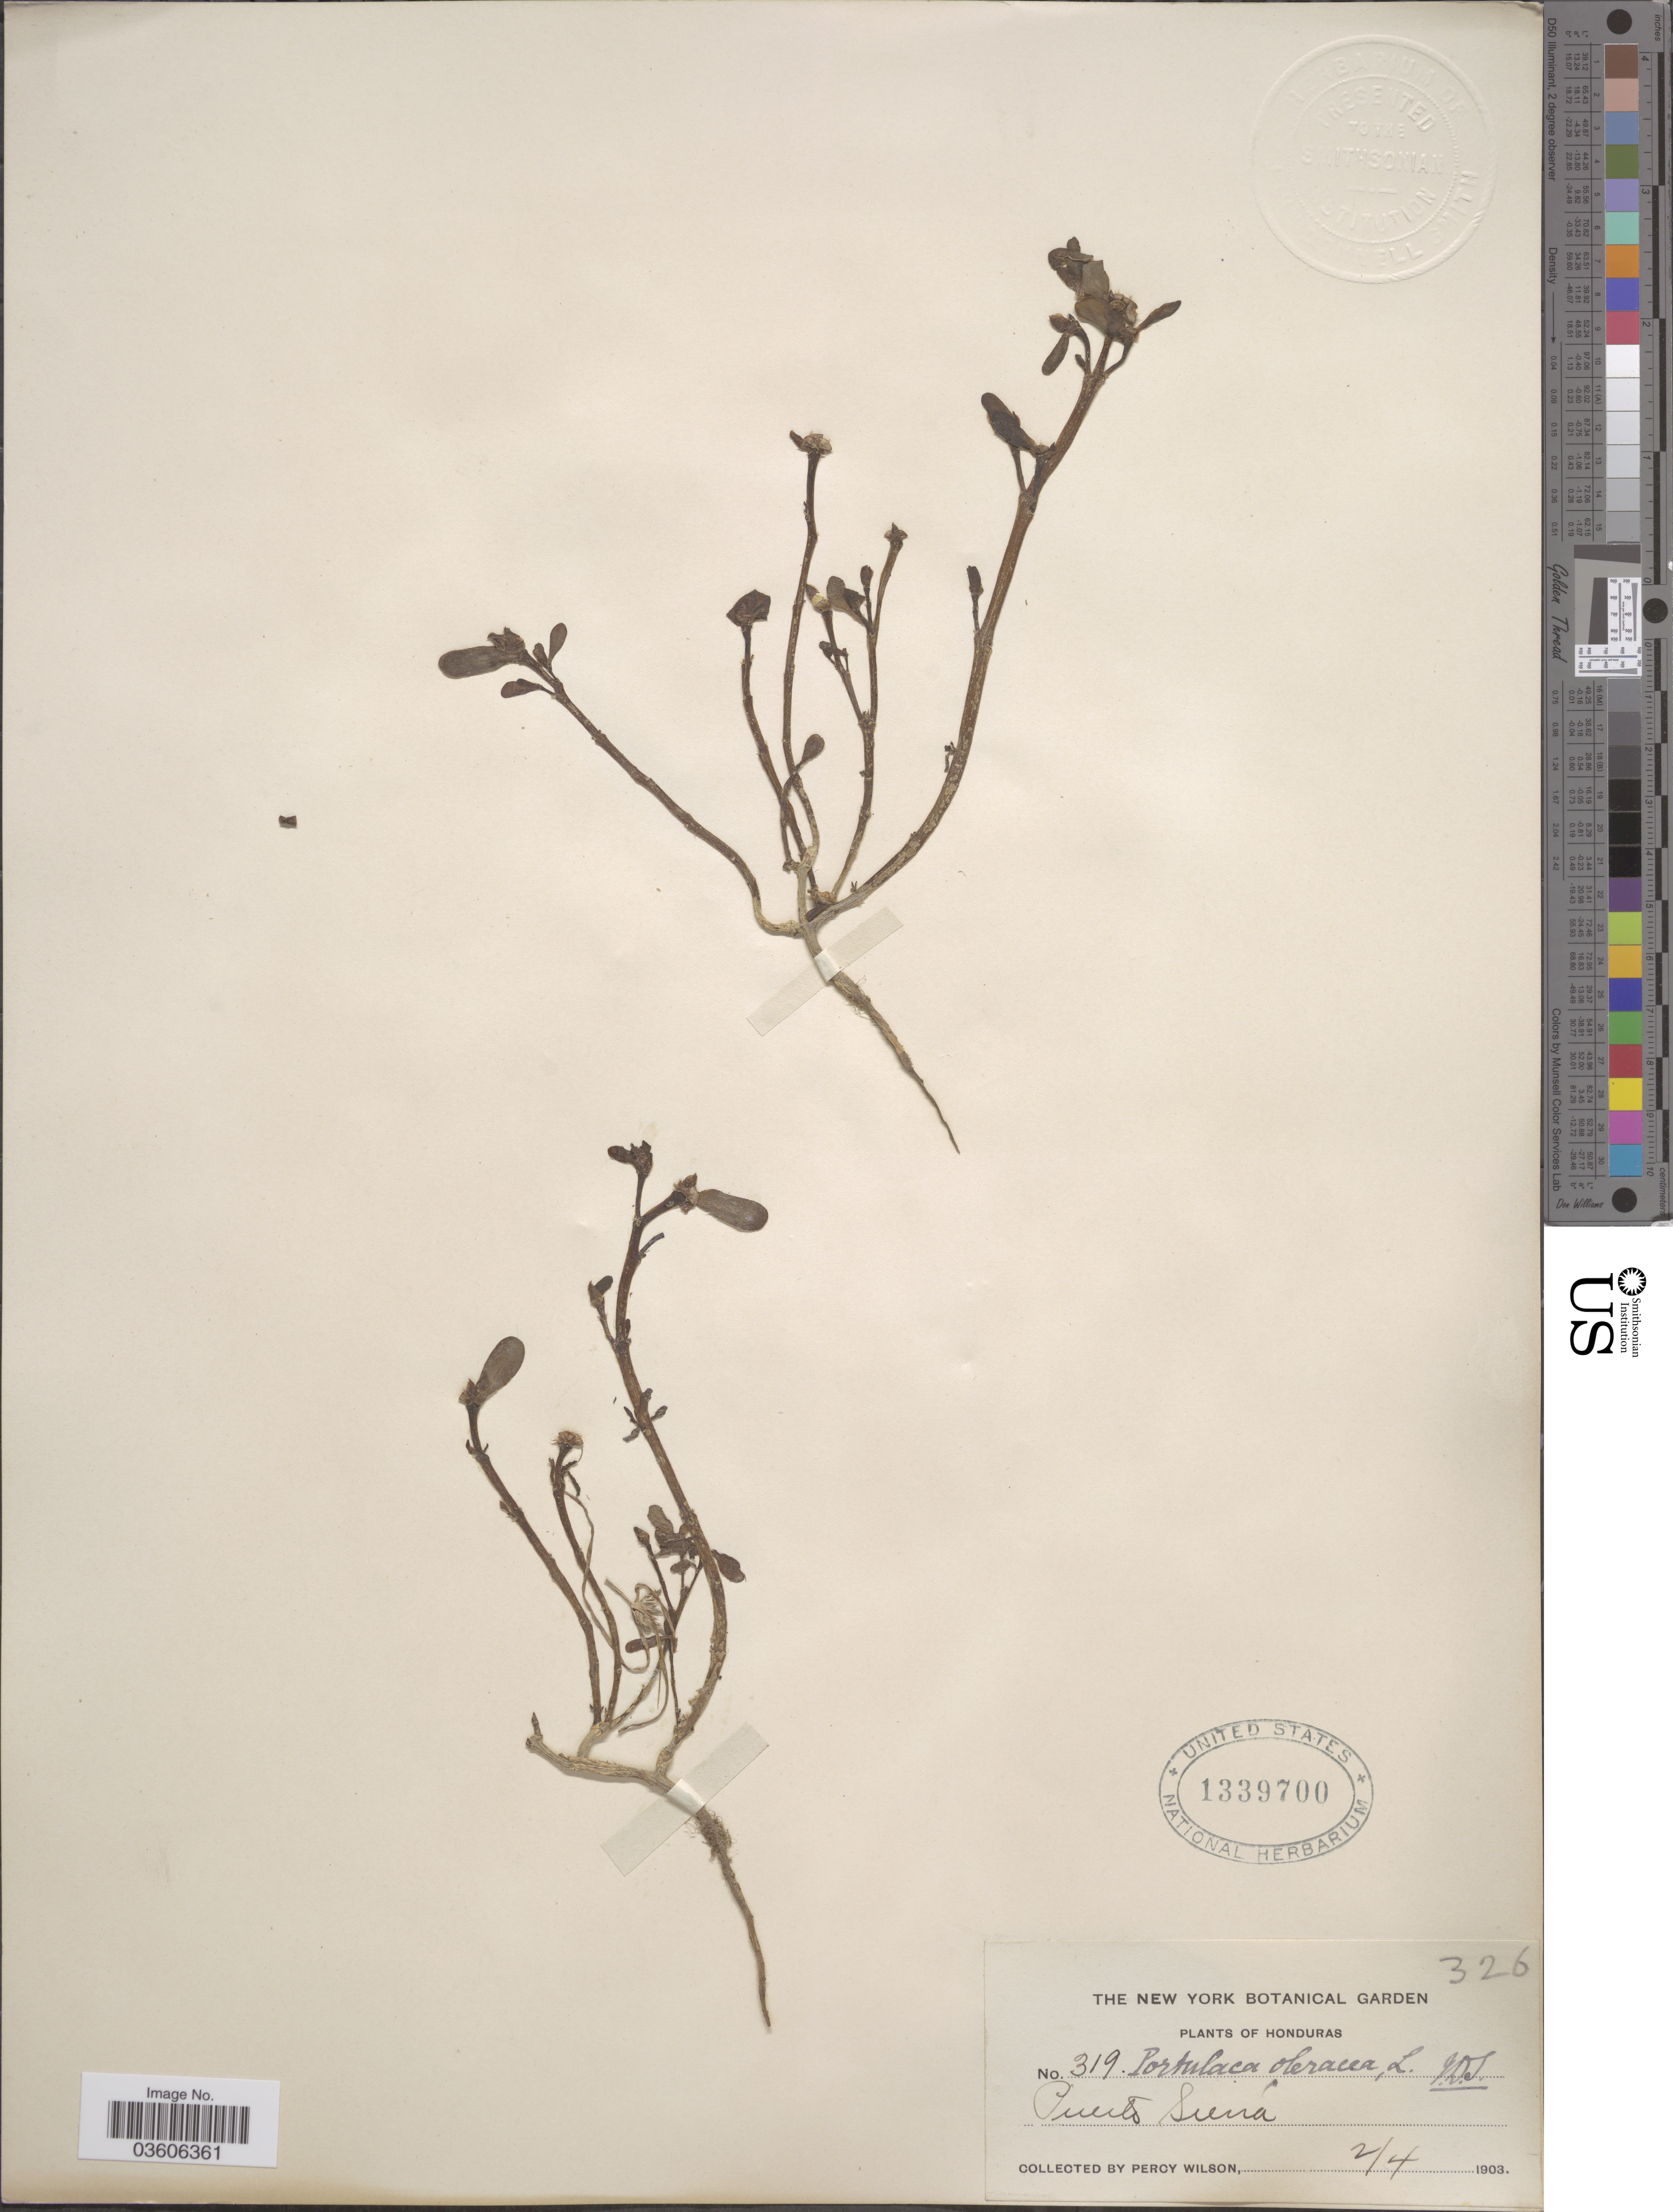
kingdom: Plantae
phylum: Tracheophyta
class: Magnoliopsida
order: Caryophyllales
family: Portulacaceae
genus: Portulaca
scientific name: Portulaca oleracea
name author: L.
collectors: P. Wilson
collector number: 319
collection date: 1903-04-02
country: Honduras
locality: Puerto Sierra.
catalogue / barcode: US 1339700